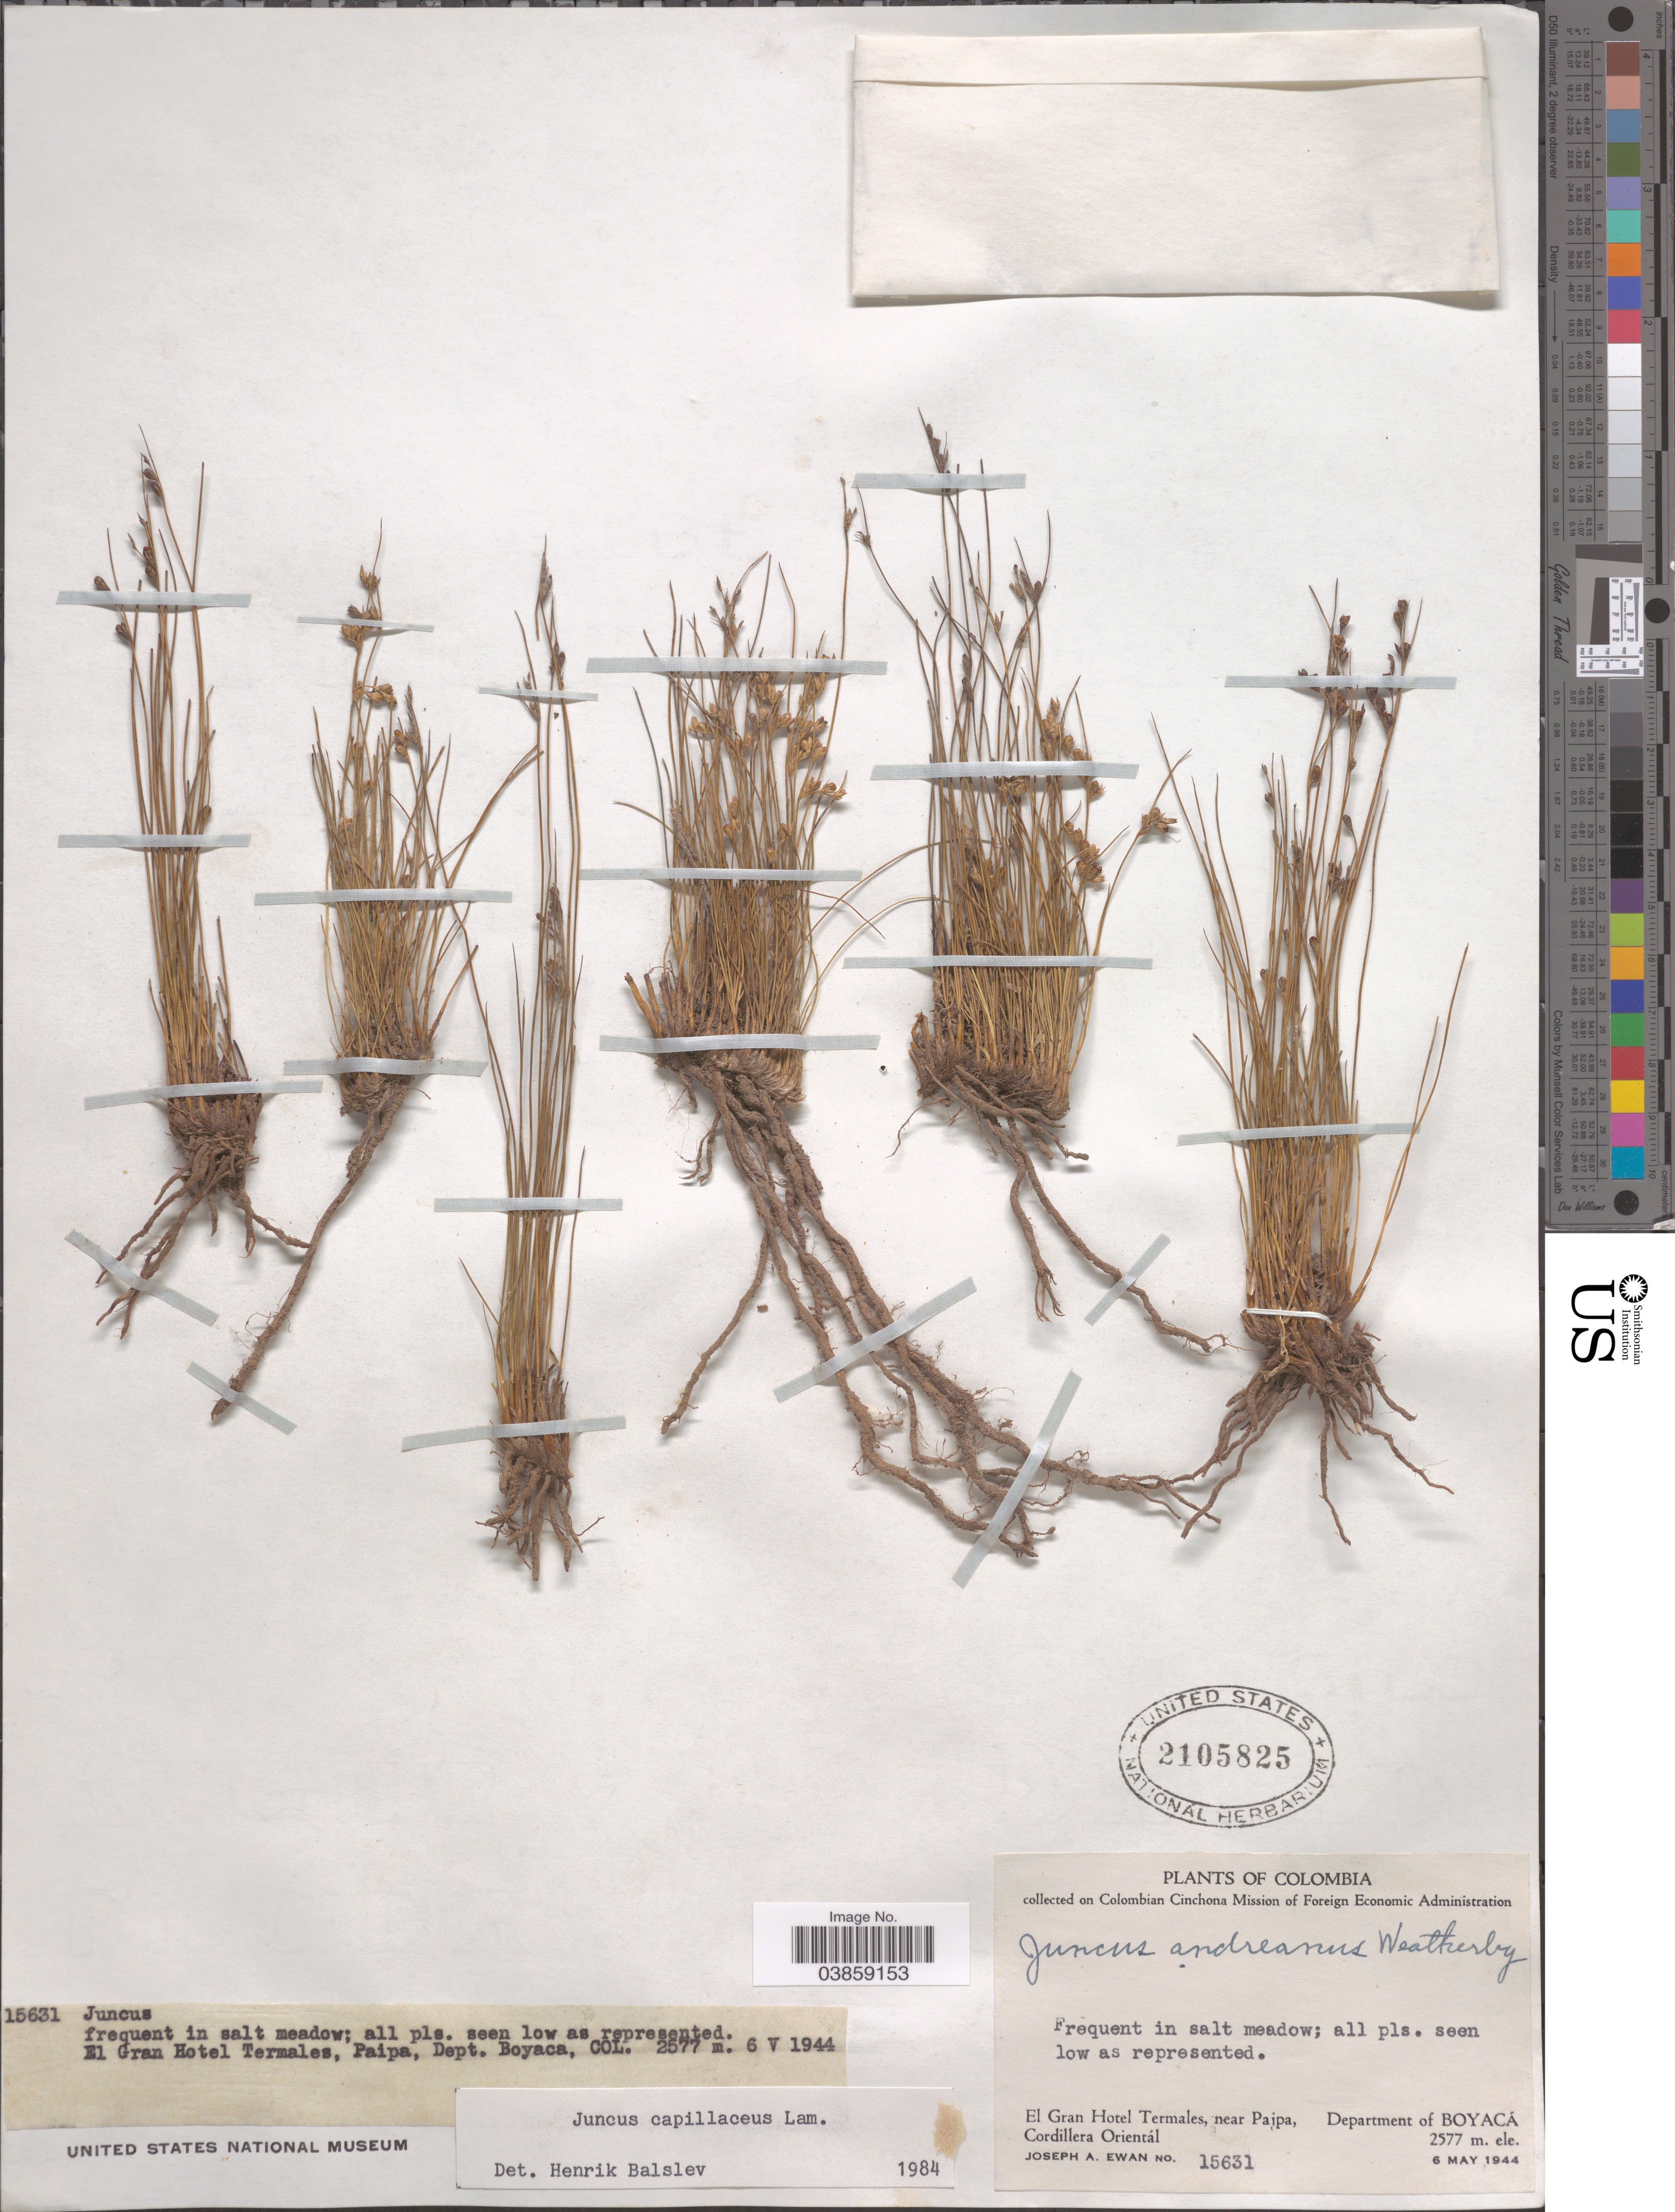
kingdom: Plantae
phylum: Tracheophyta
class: Liliopsida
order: Poales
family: Juncaceae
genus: Juncus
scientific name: Juncus capillaceus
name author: Lam.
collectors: J. A. Ewan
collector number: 15631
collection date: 1944-05-06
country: Colombia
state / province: Boyacá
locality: El Gran Hotel Termales, near Paipa, Department of Boyacá. Cordillera Orientál.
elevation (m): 2577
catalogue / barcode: US 2105825